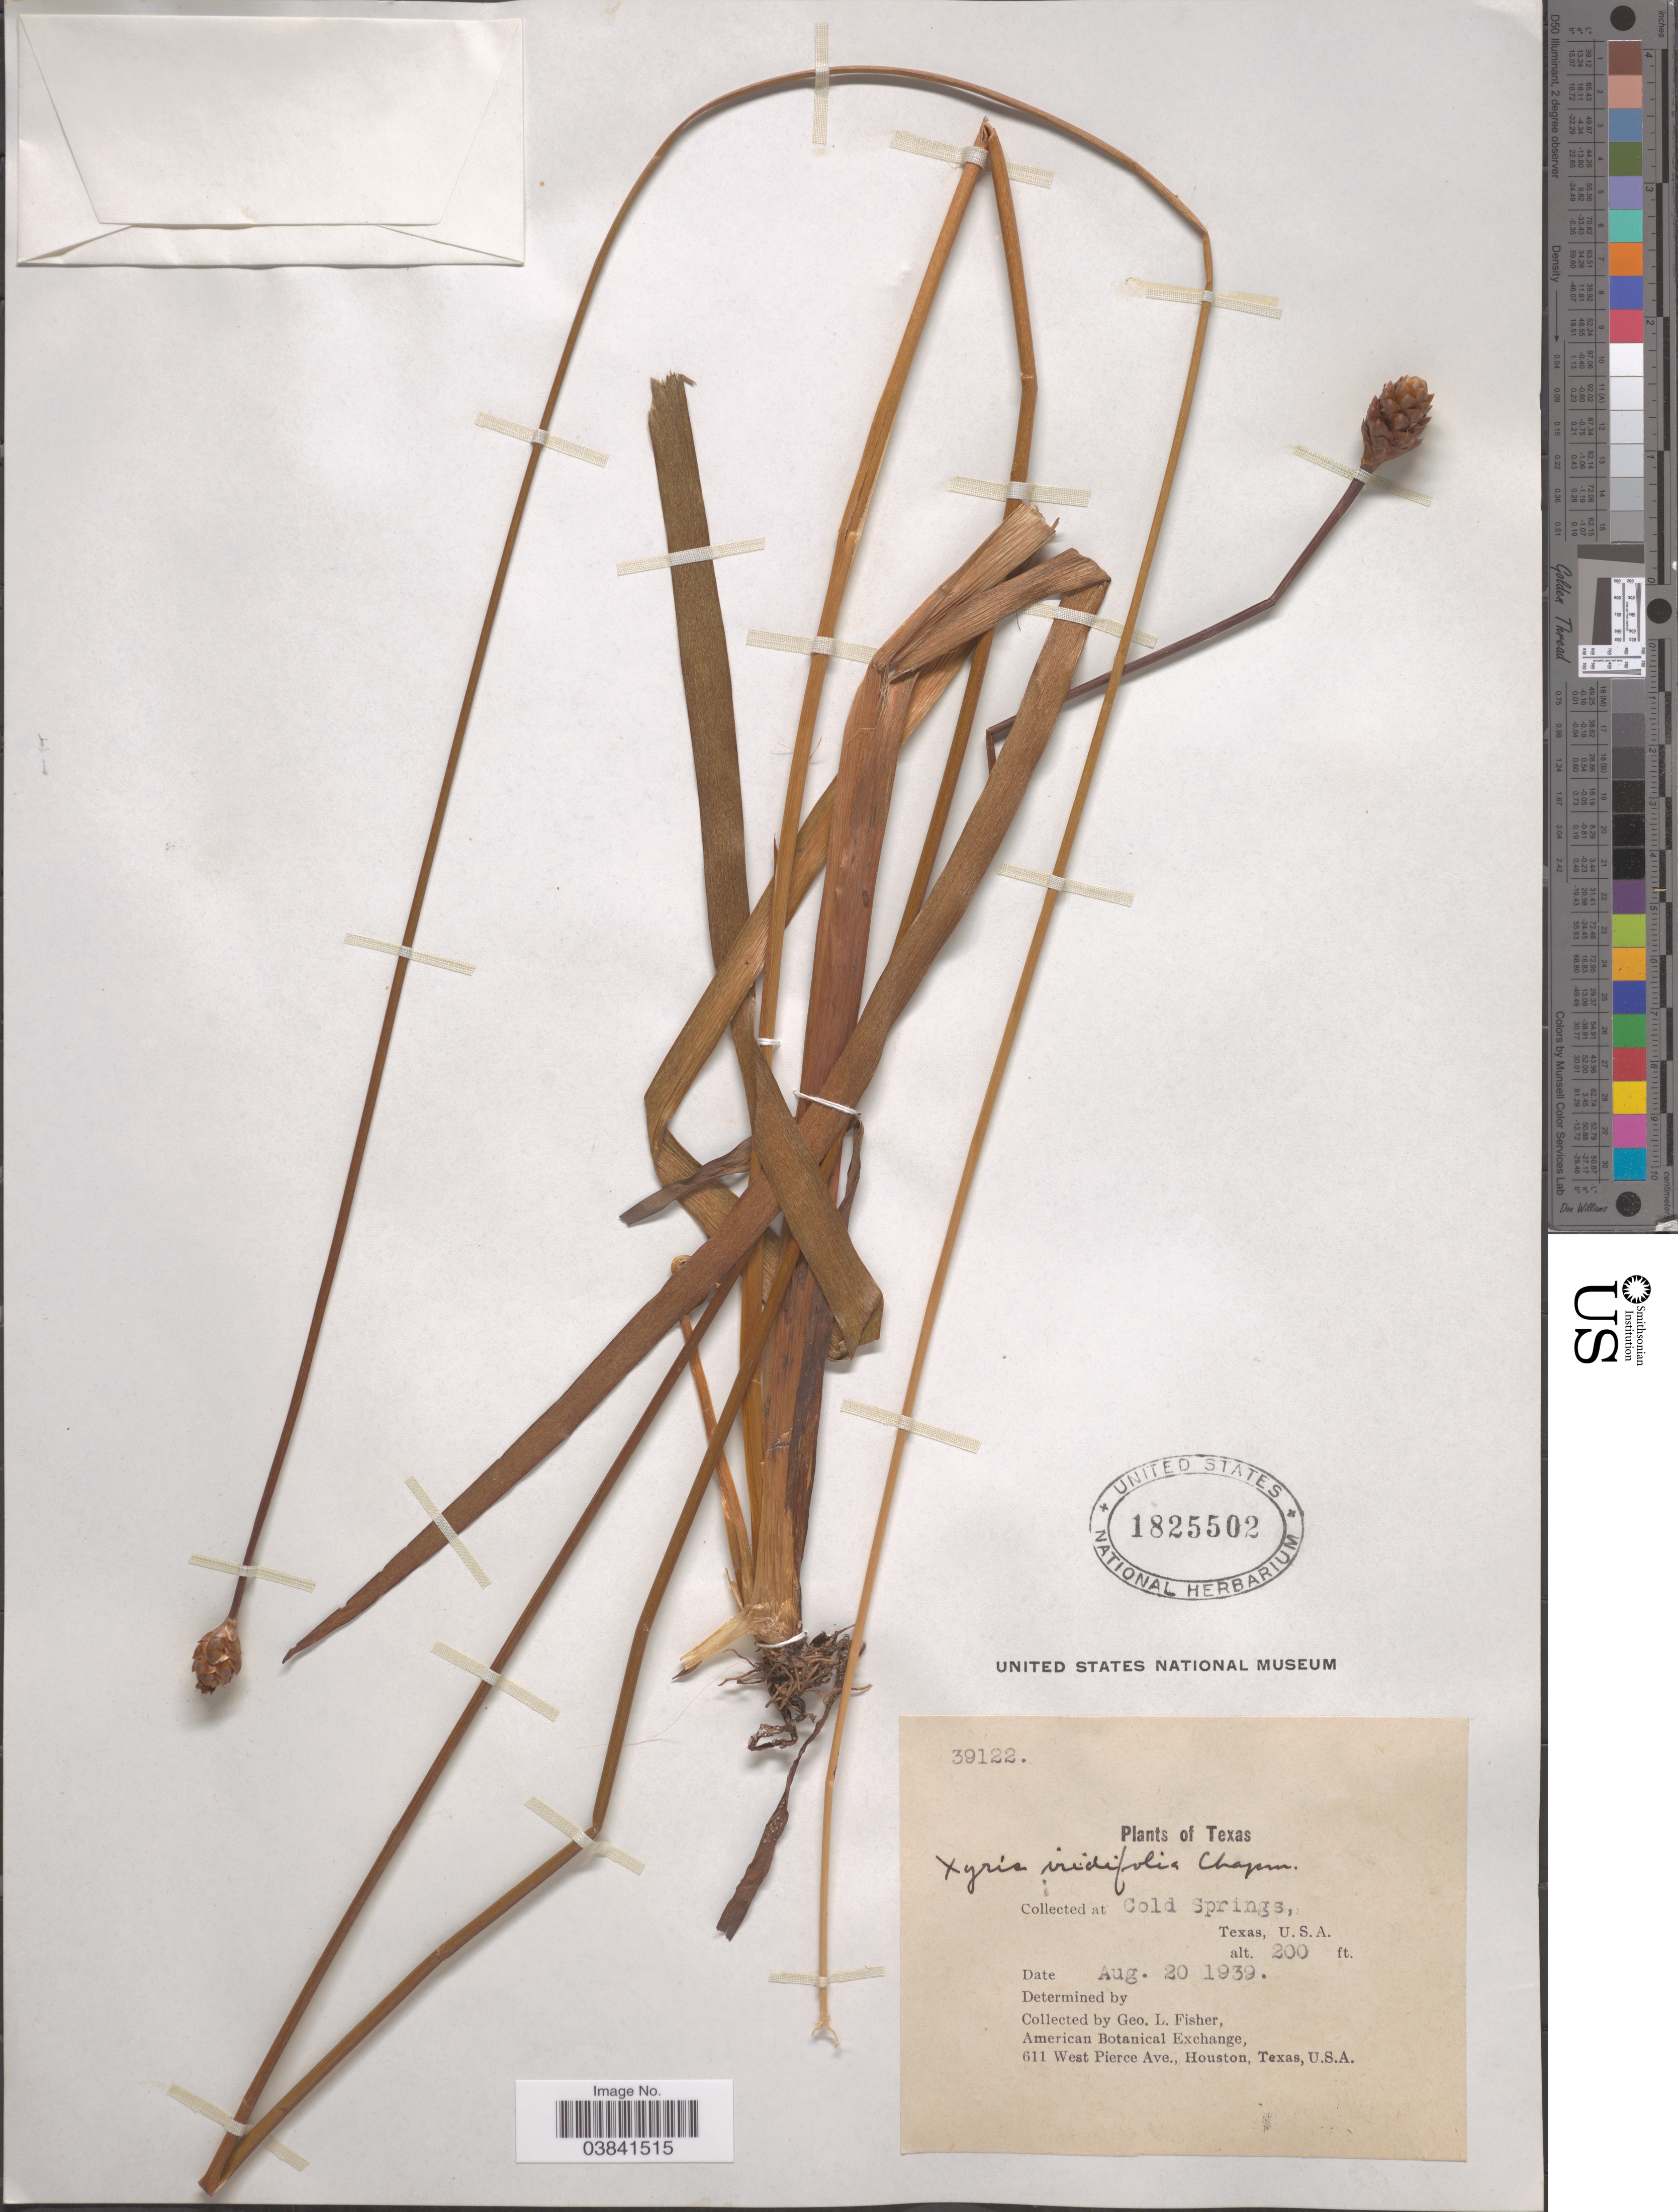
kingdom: Plantae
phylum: Tracheophyta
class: Liliopsida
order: Poales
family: Xyridaceae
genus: Xyris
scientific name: Xyris iridifolia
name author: Chapm.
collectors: G. L. Fisher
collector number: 39122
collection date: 1939-08-20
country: United States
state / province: Texas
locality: Cold Springs.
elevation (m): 61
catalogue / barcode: US 1825502